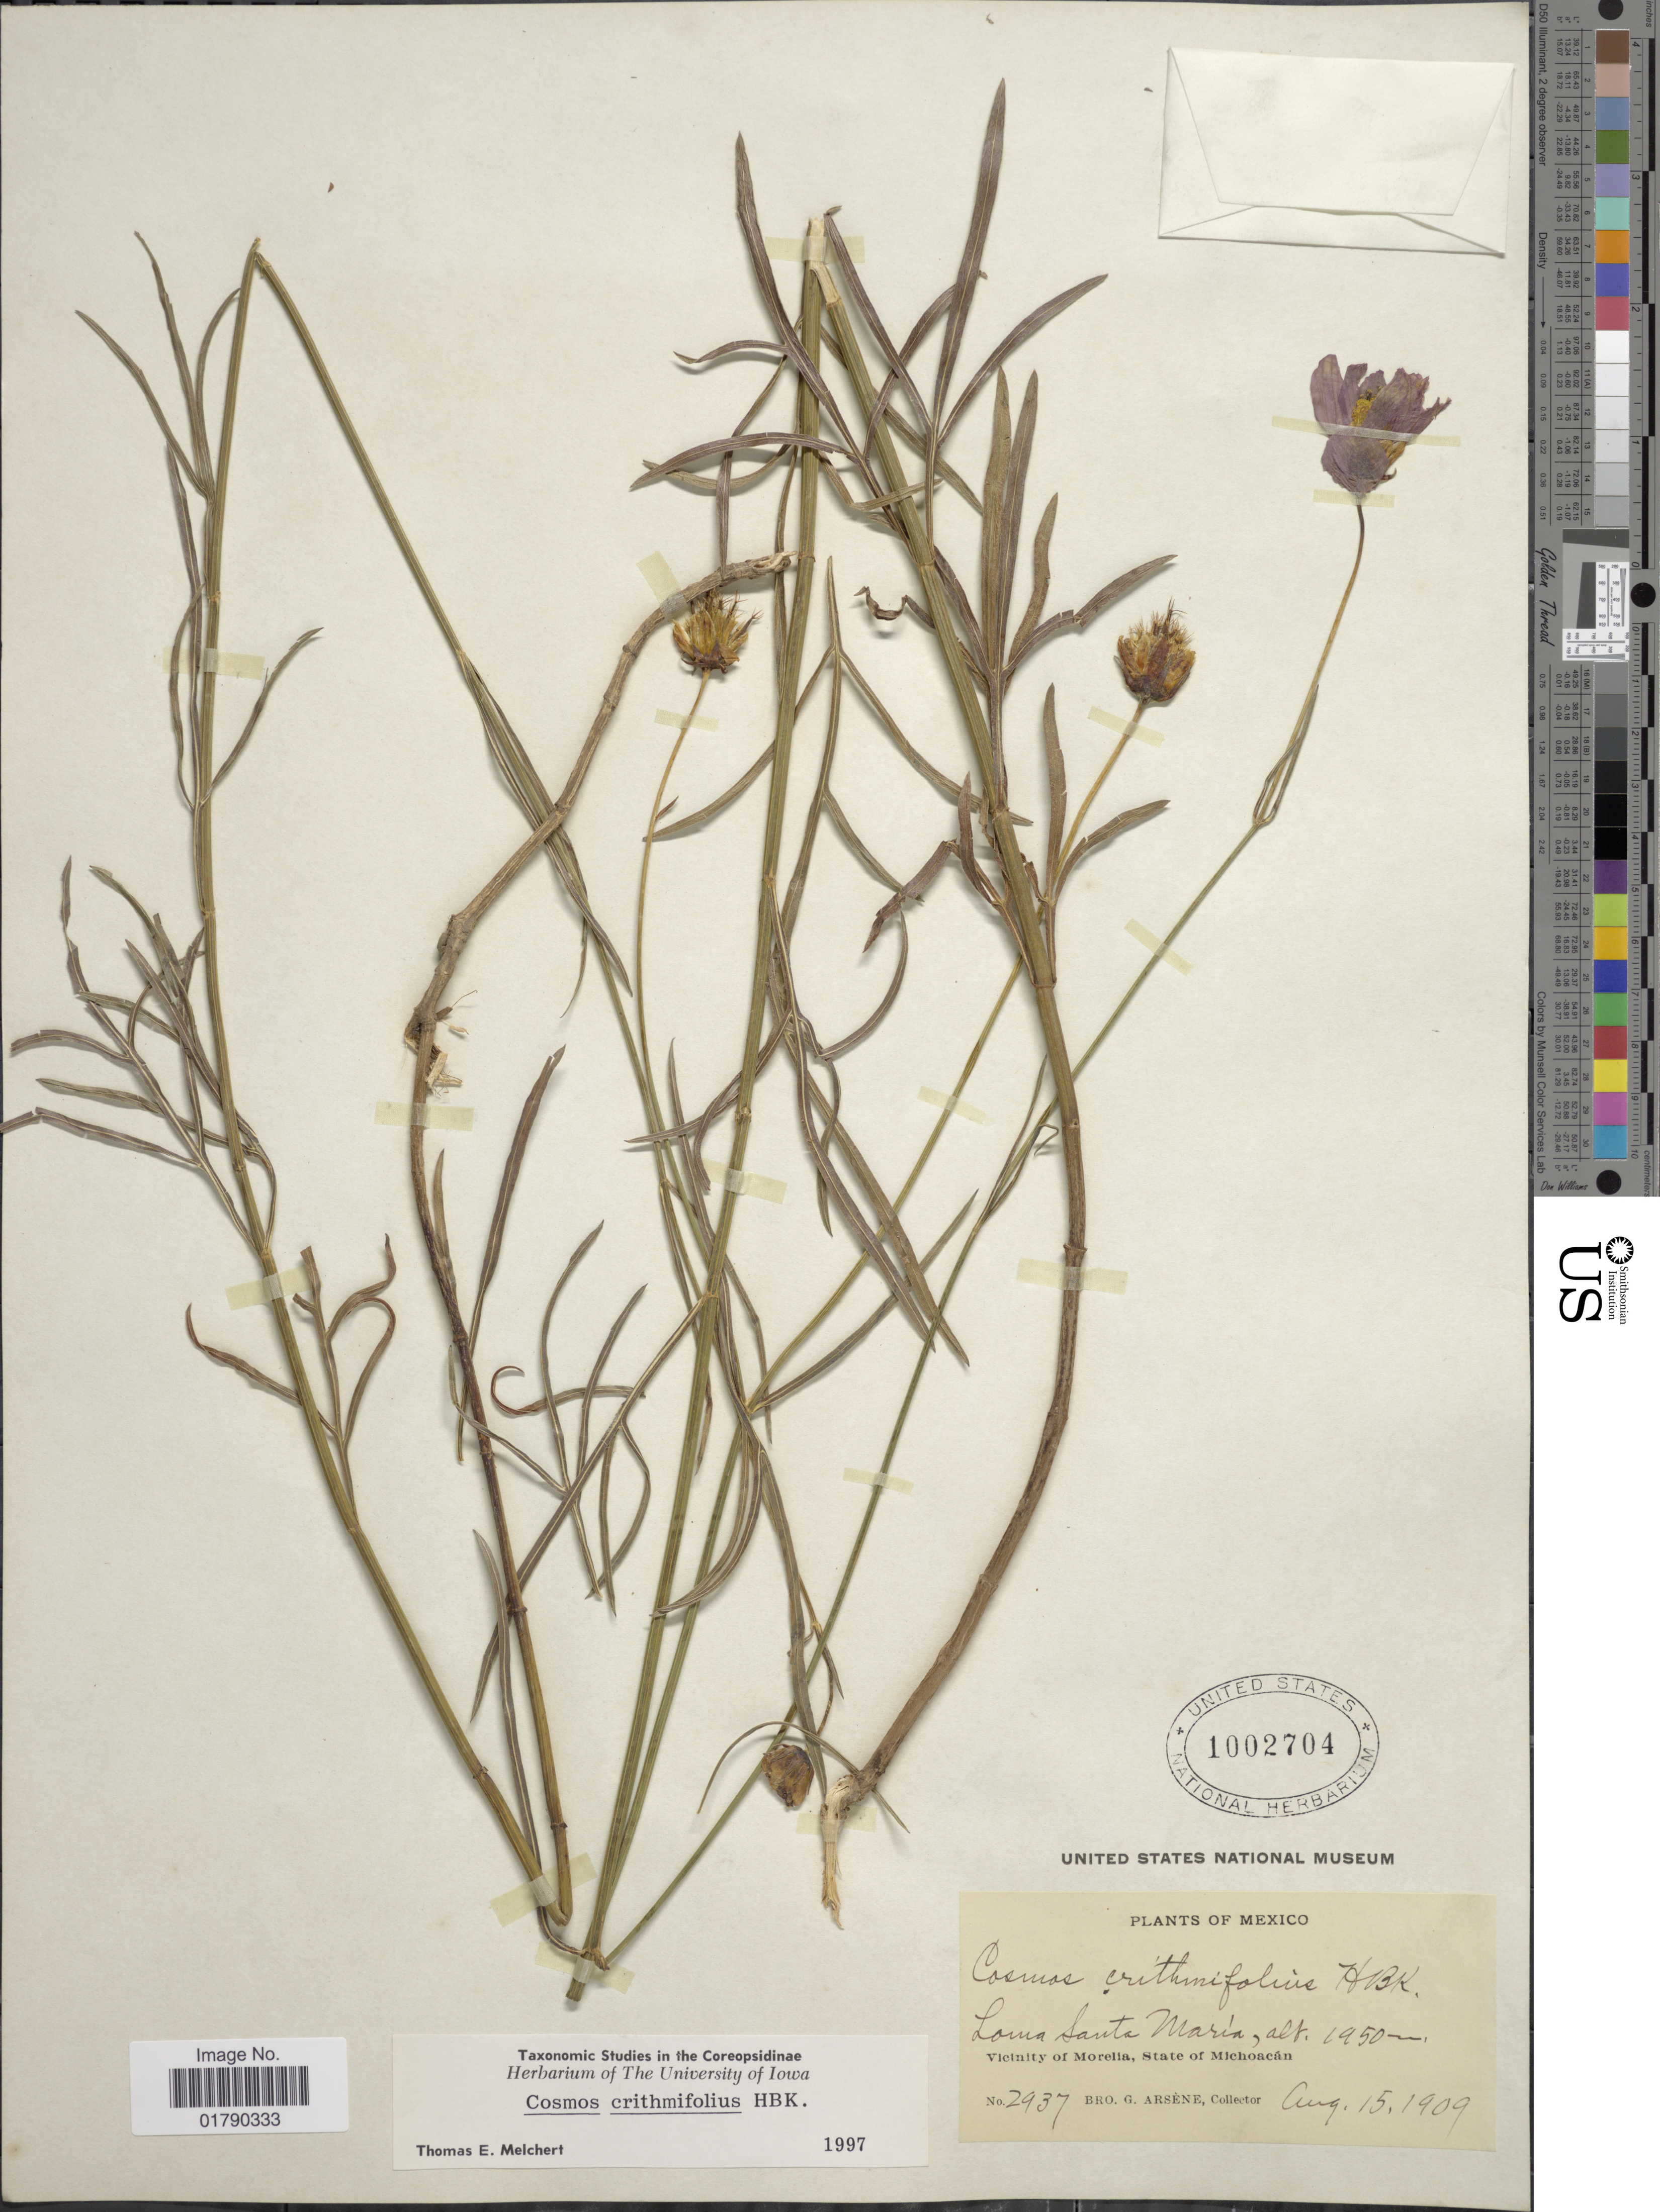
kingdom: Plantae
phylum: Tracheophyta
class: Magnoliopsida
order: Asterales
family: Asteraceae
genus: Cosmos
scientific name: Cosmos crithmifolius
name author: Kunth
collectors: Bro. G. Arsène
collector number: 2937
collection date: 1909-08-15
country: Mexico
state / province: Michoacán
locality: Loma Santa Maria, Vicinity of Morelia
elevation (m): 1950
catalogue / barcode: US 1002704